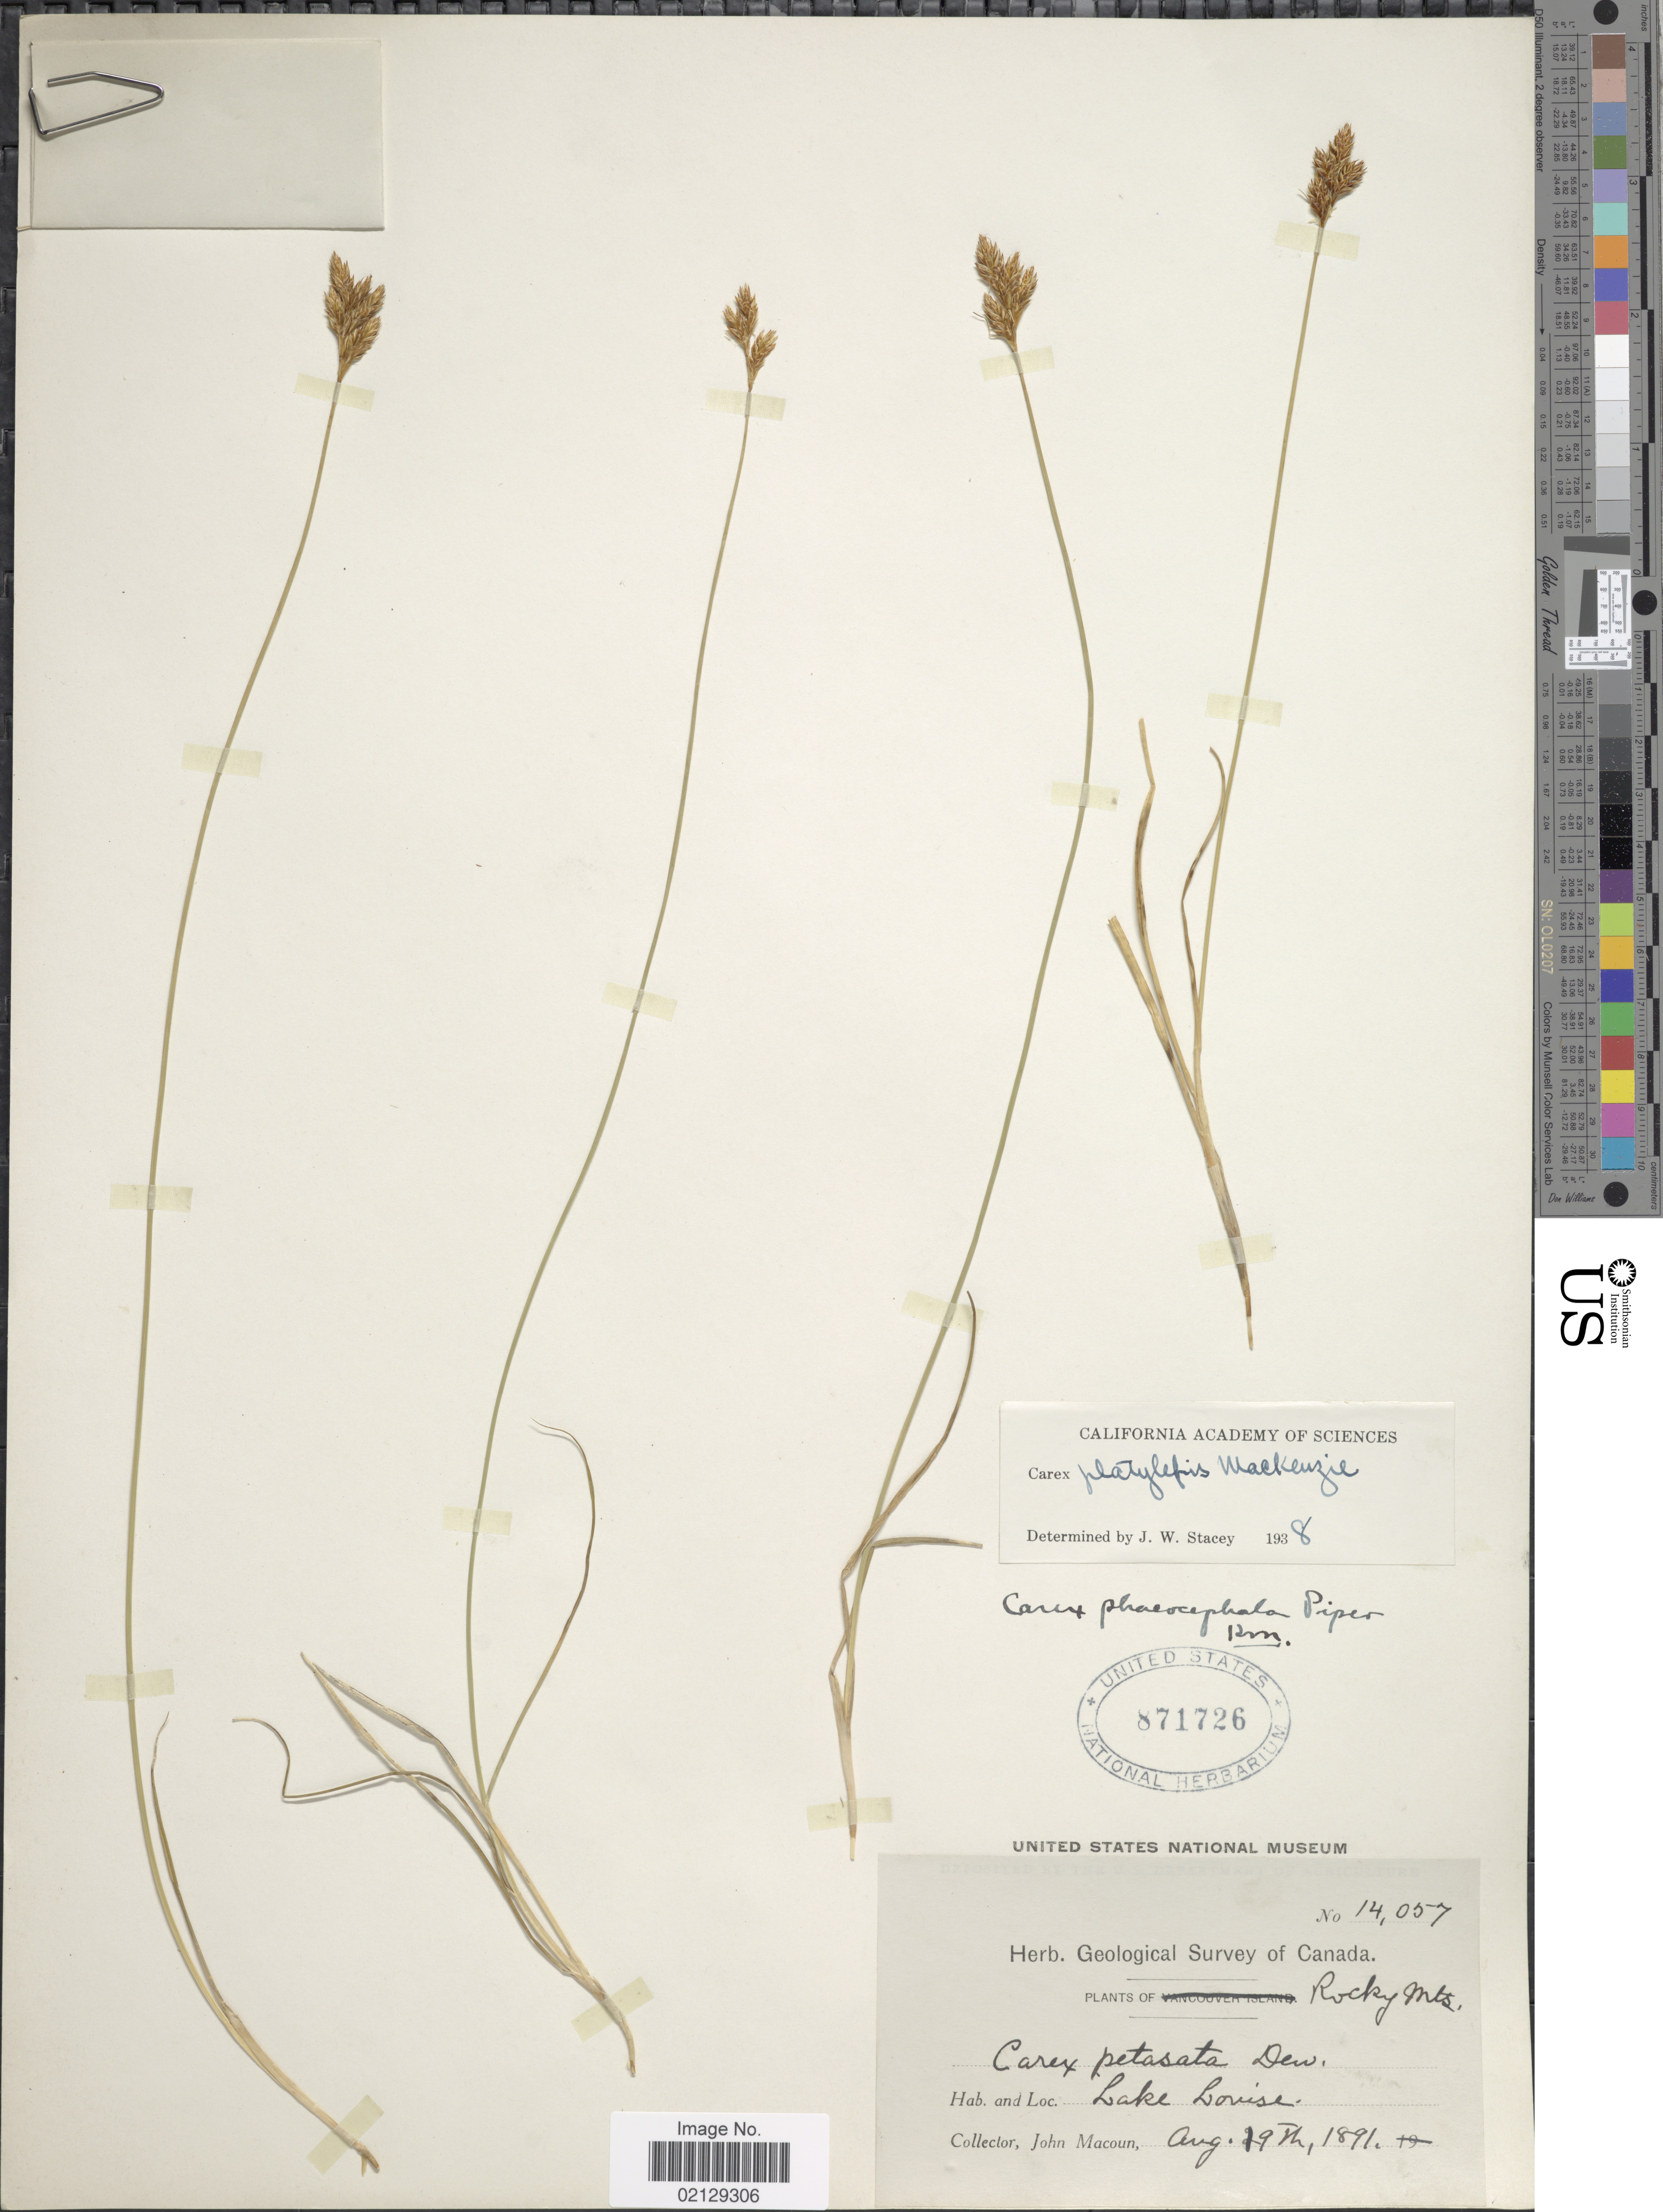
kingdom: Plantae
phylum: Tracheophyta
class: Liliopsida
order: Poales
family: Cyperaceae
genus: Carex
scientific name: Carex praticola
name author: Rydb.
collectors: J. Macoun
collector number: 14057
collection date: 1891-08-19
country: Canada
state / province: Alberta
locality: Rocky Mts., Lake Louise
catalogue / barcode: US 871726